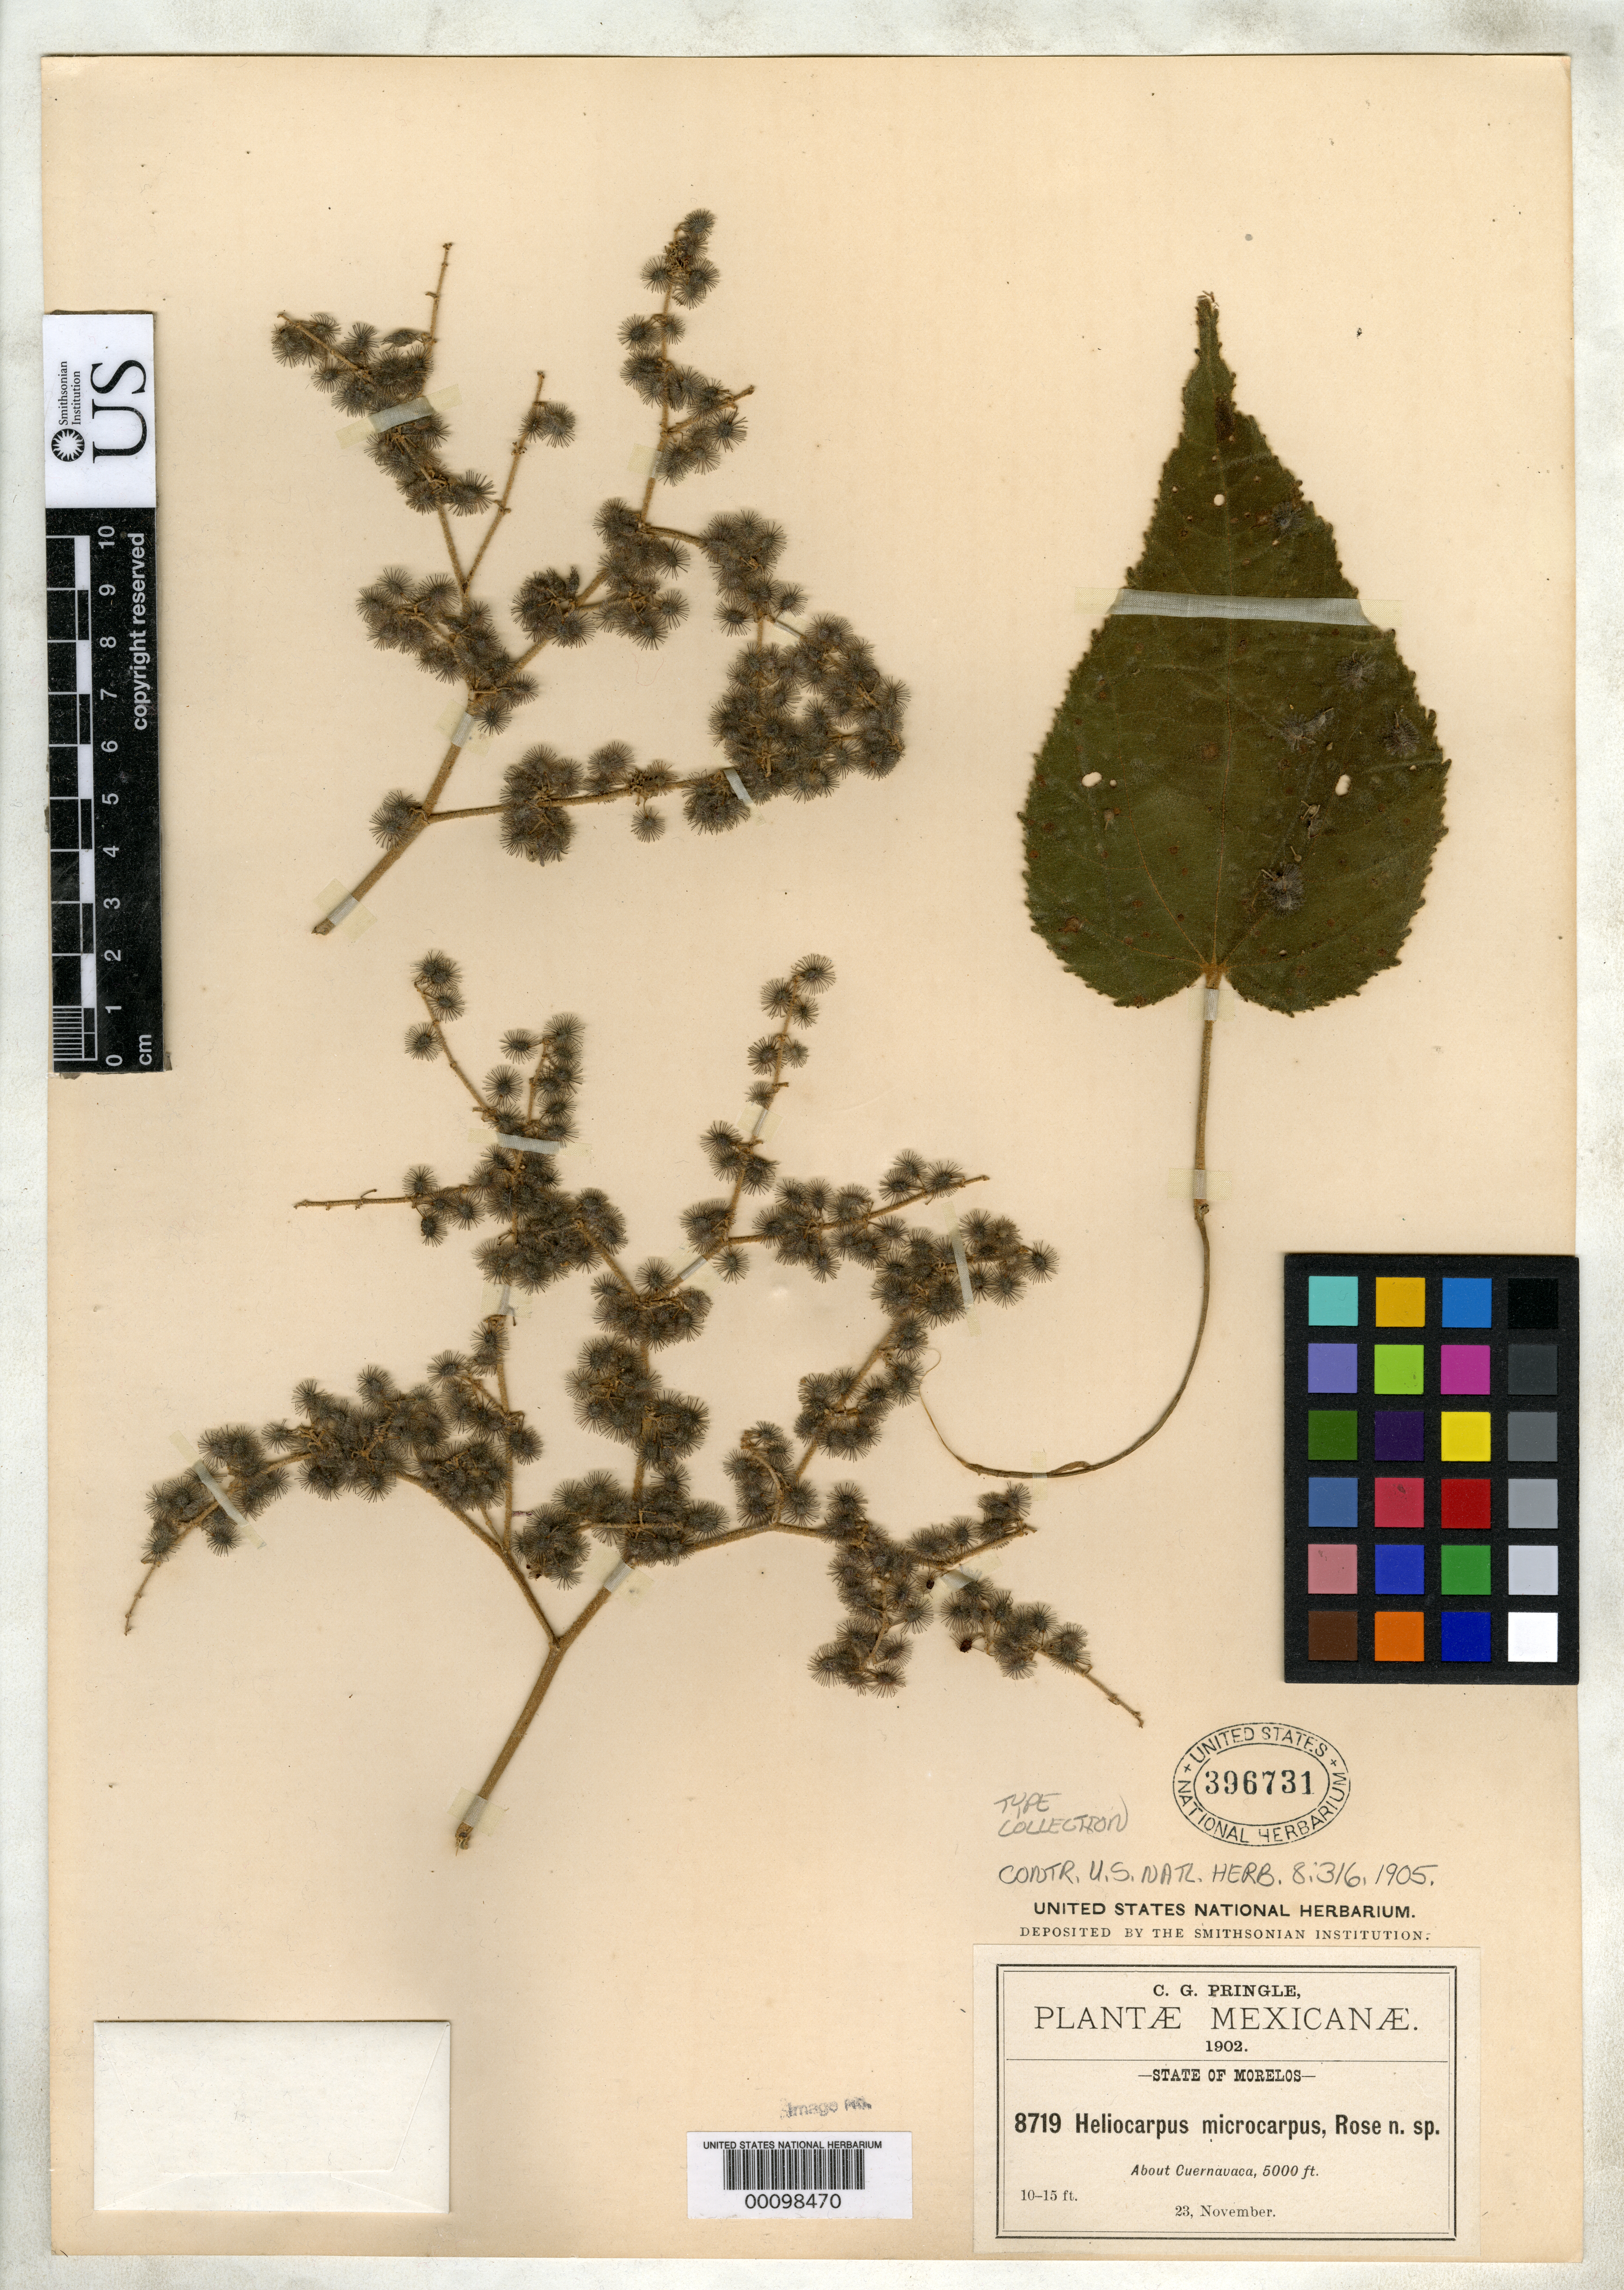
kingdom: Plantae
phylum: Tracheophyta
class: Magnoliopsida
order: Malvales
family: Malvaceae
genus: Heliocarpus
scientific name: Heliocarpus microcarpus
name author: Rose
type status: Type Collection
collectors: C. G. Pringle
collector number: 8719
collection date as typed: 23 Nov 1902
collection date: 1902-11-23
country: Mexico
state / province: Morelos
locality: Near Cuernavaca.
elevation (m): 1524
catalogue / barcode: US 396731